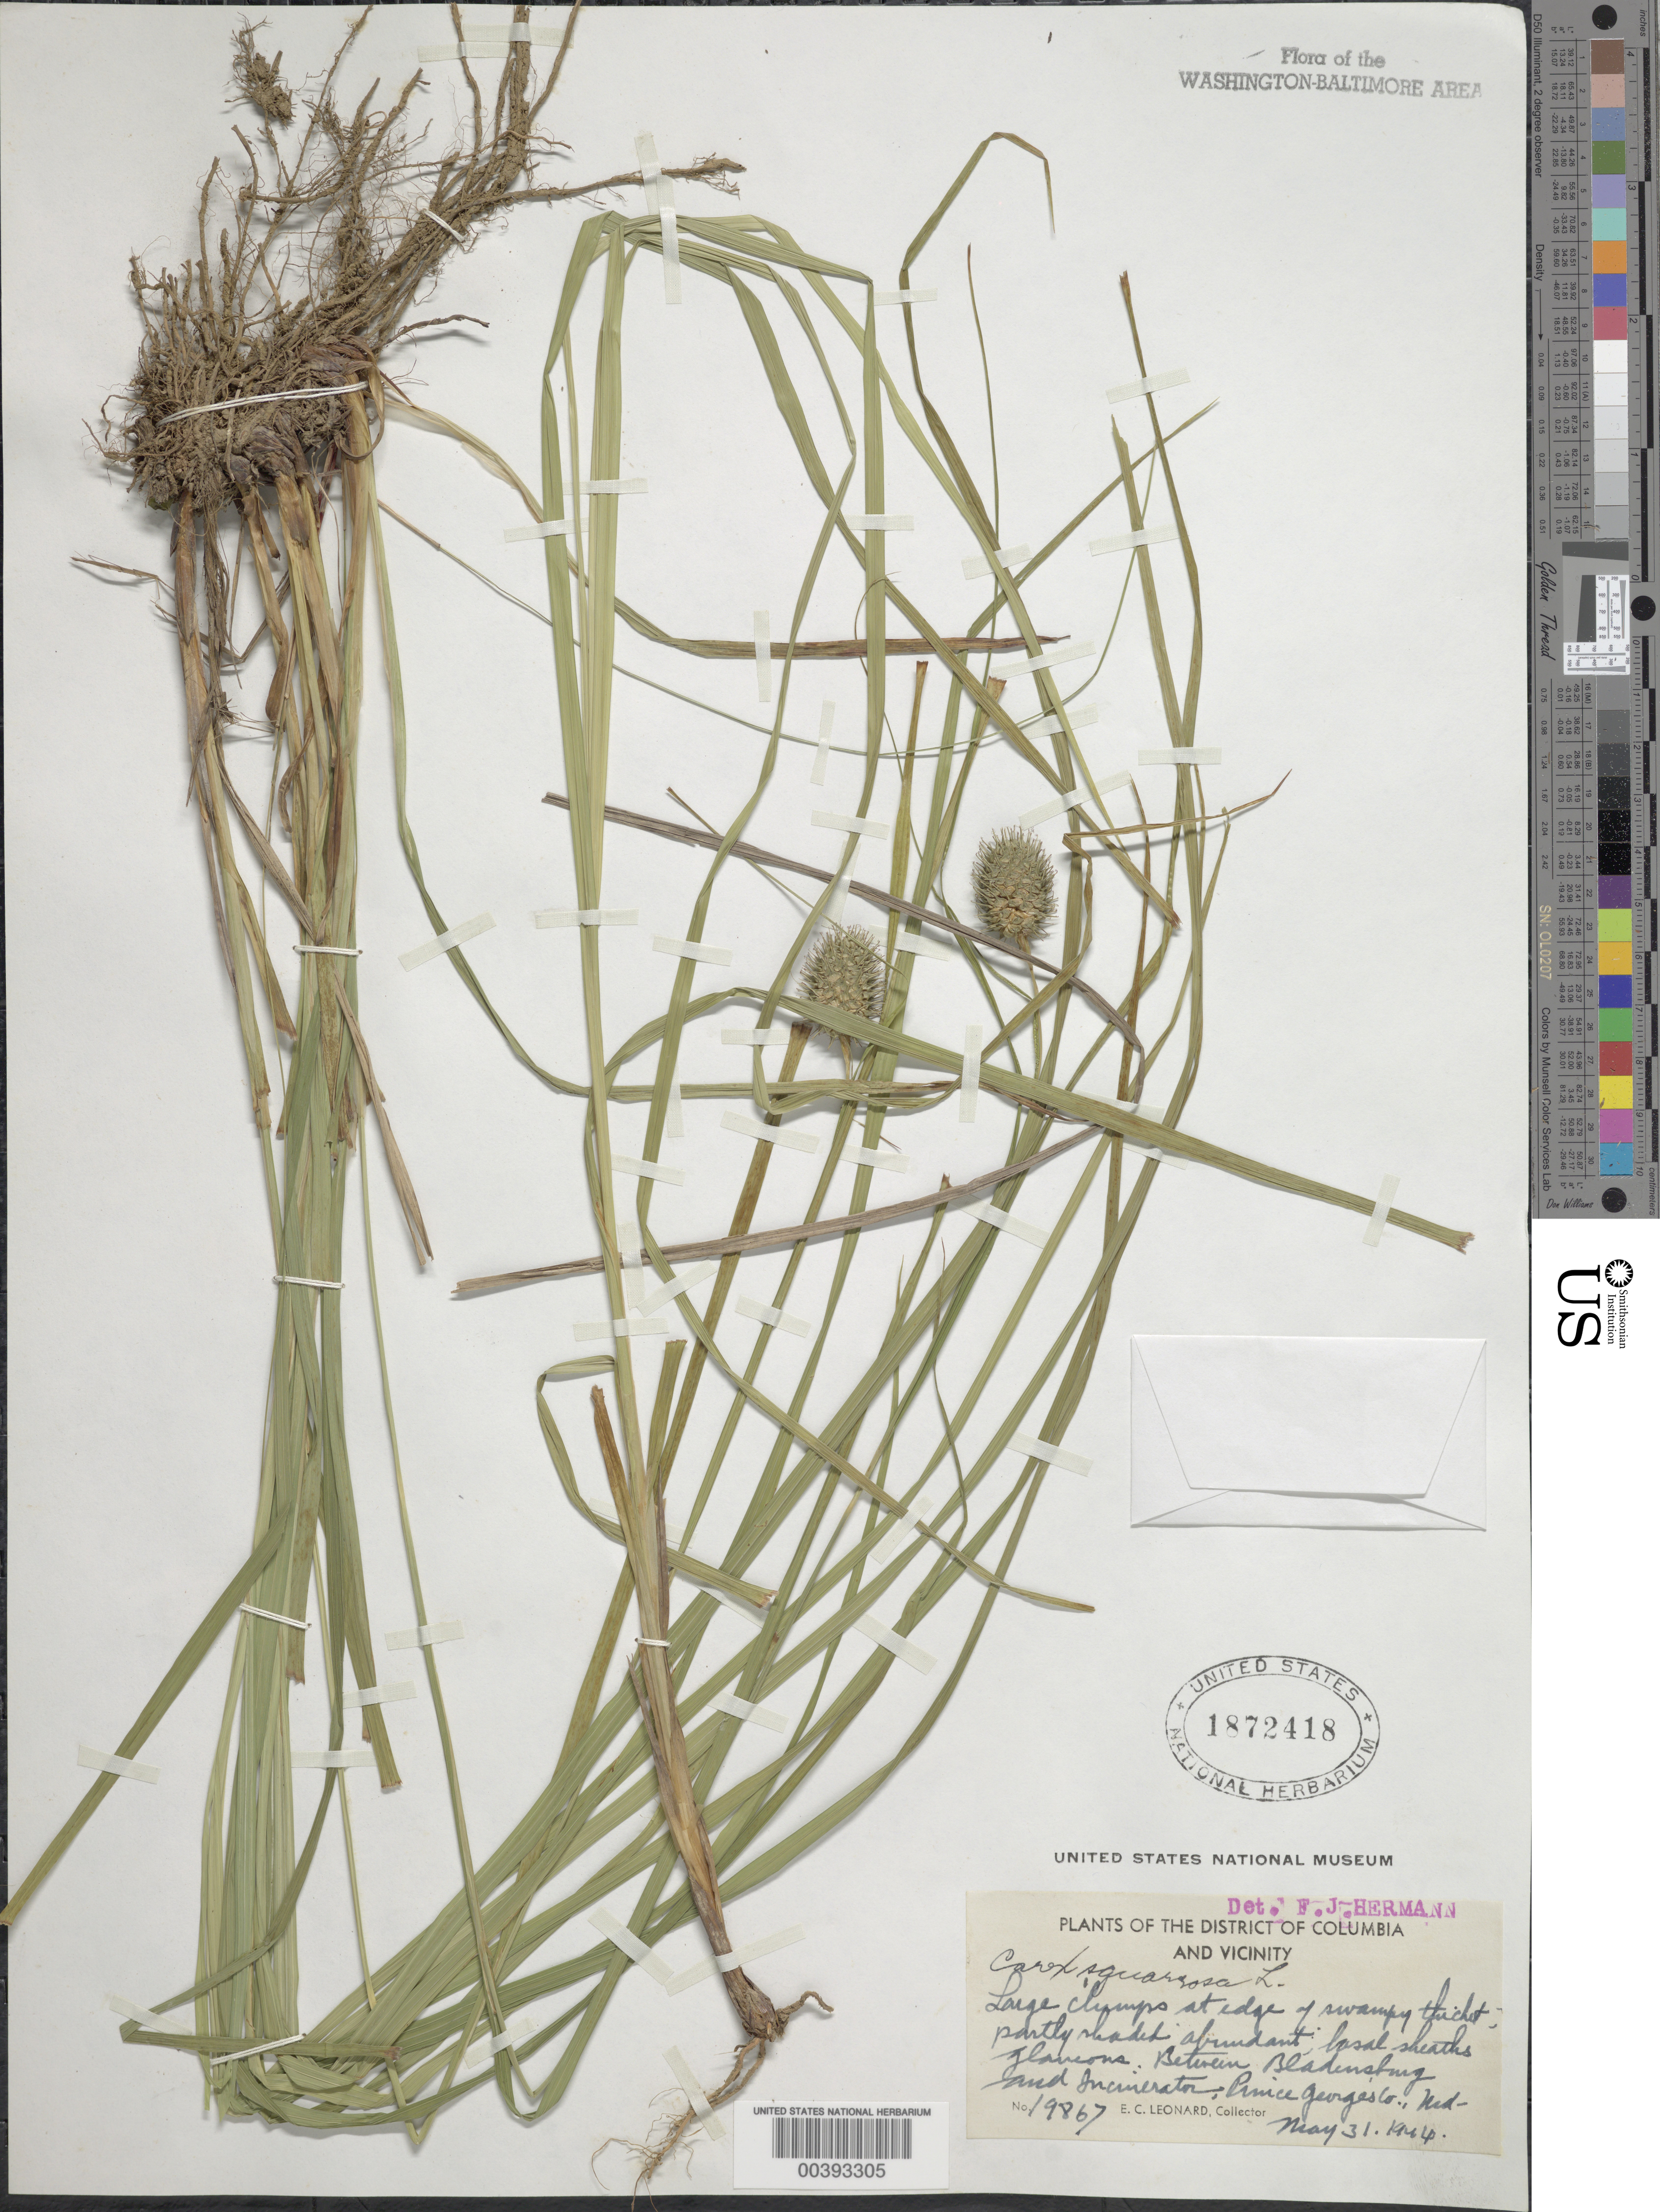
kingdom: Plantae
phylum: Tracheophyta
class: Liliopsida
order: Poales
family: Cyperaceae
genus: Carex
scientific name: Carex squarrosa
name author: L.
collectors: E. C. Leonard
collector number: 19867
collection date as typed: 31 May 1944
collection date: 1944-05-31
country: United States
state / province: Maryland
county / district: Prince George's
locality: between Bladensburg and Incinerator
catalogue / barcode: US 1872418